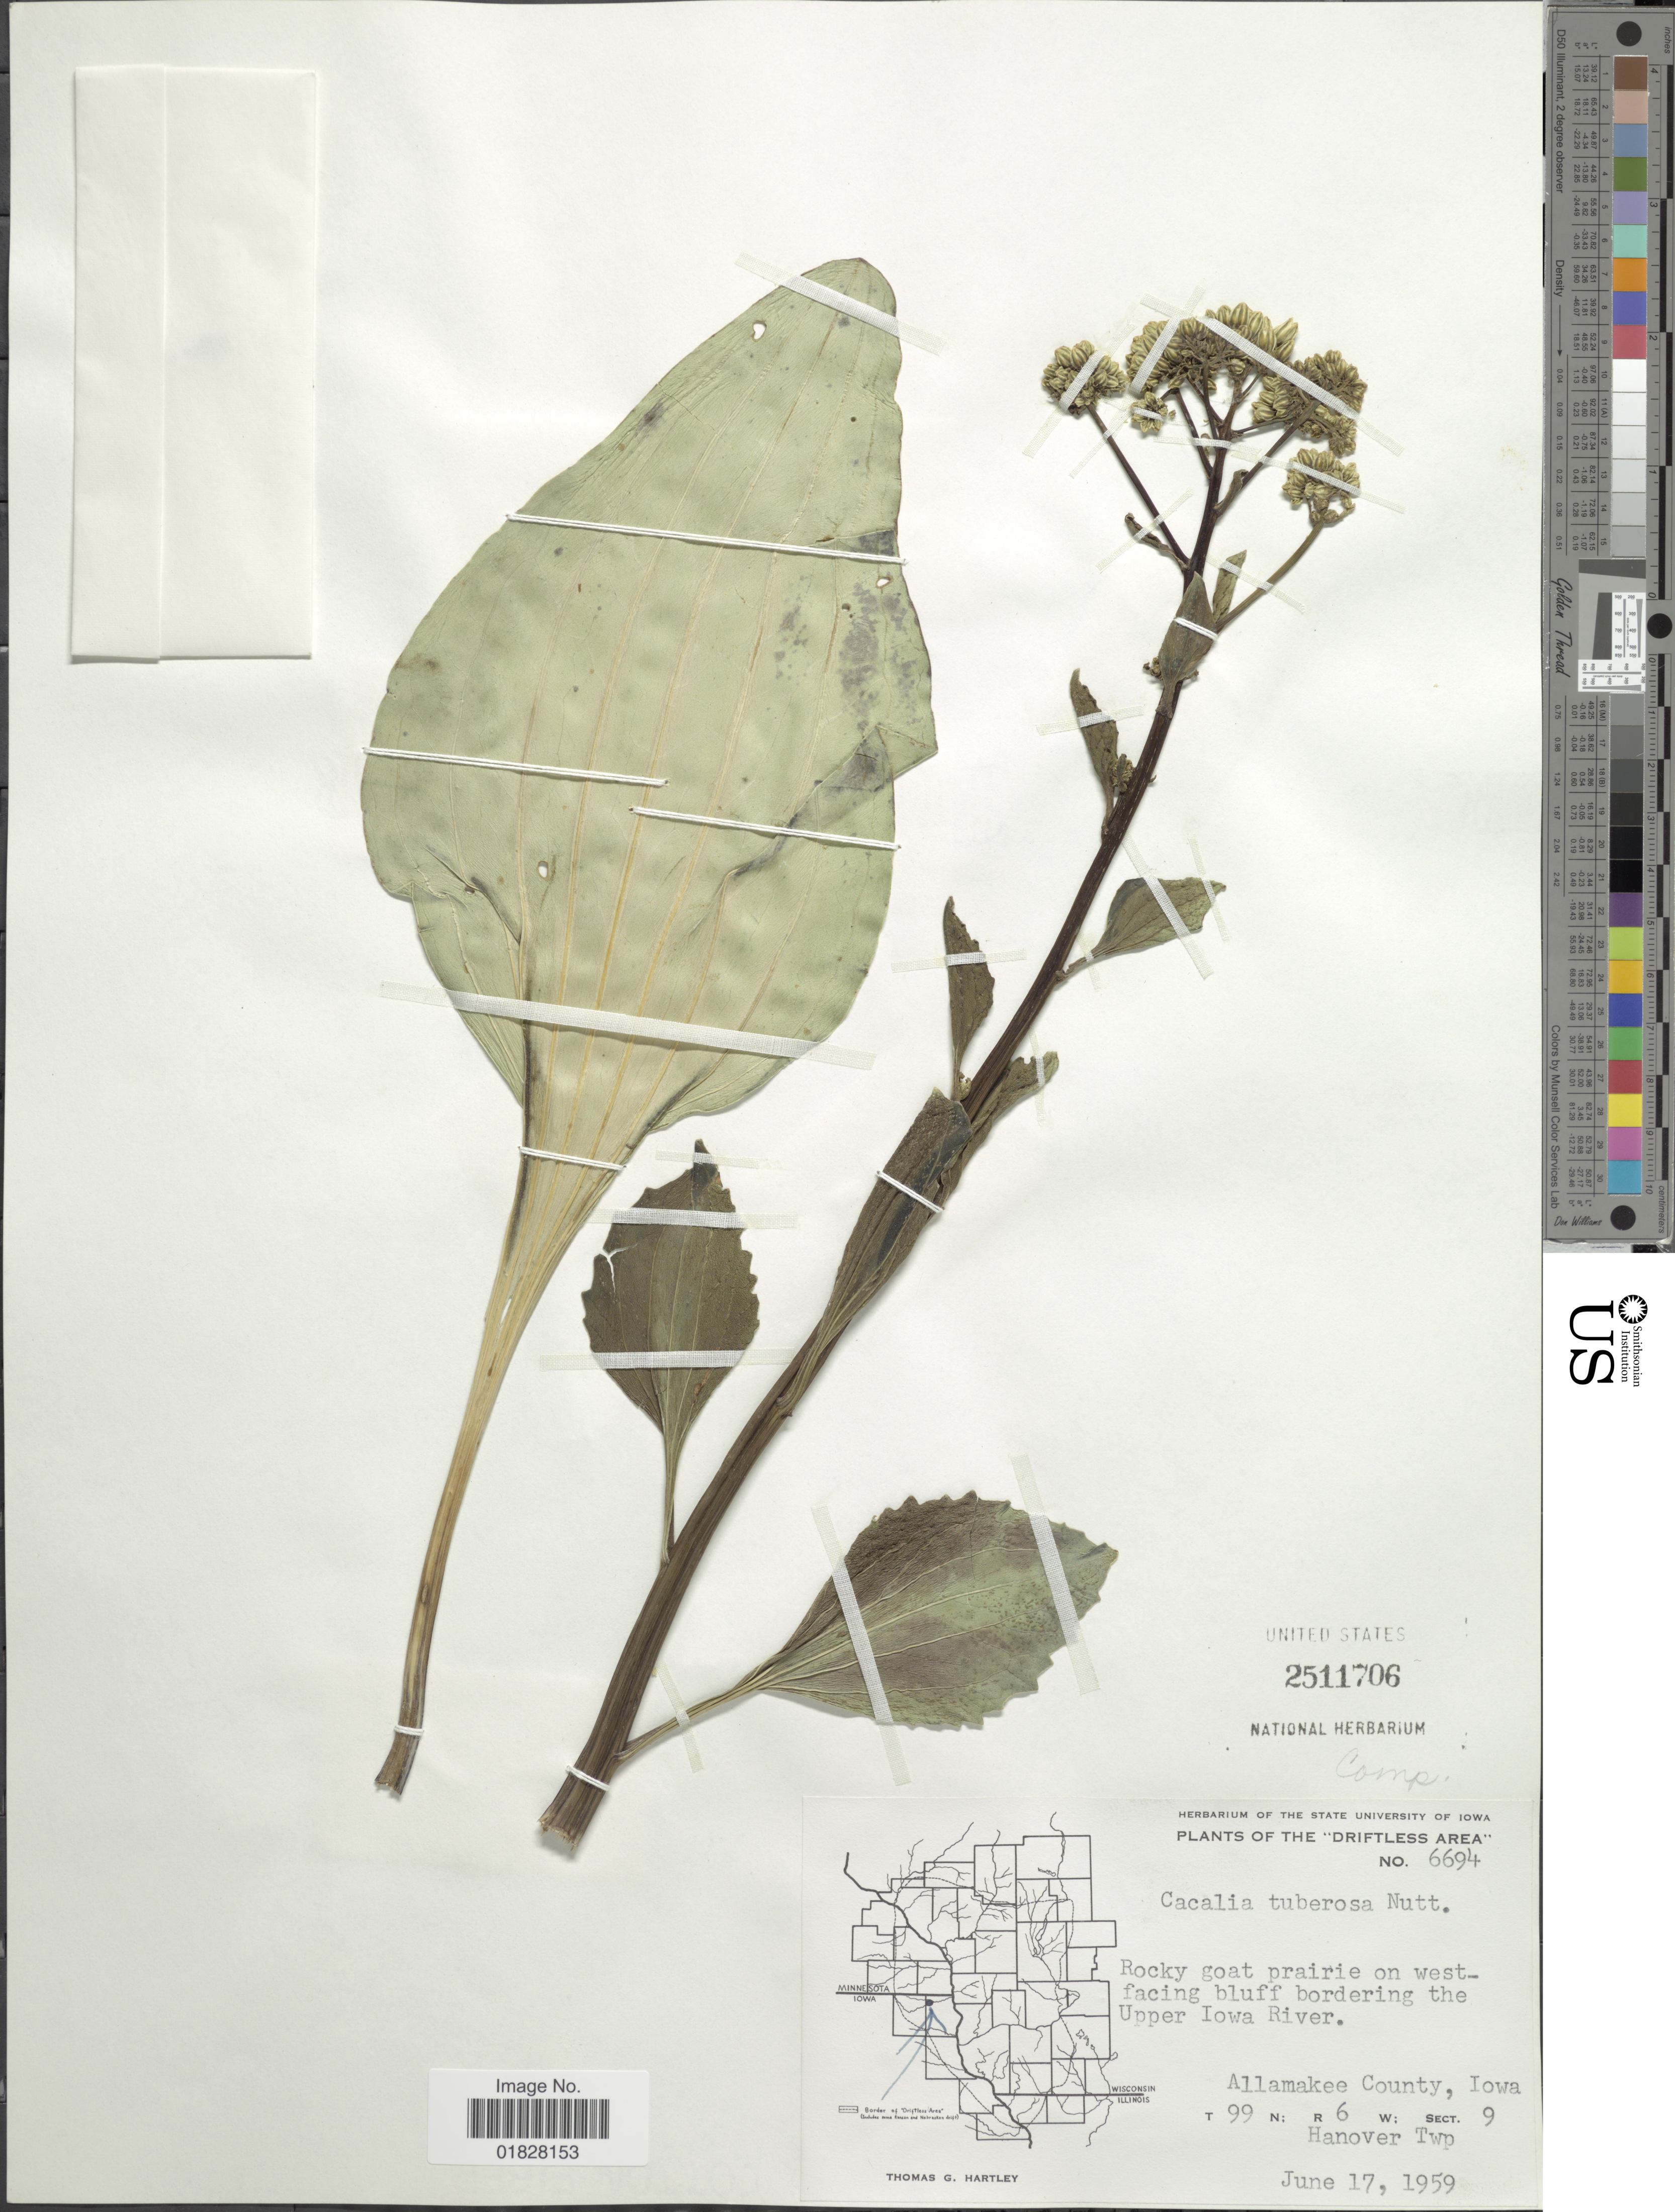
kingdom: Plantae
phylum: Tracheophyta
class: Magnoliopsida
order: Asterales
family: Asteraceae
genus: Arnoglossum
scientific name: Arnoglossum plantagineum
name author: Raf.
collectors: T. G. Hartley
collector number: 6694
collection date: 1959-06-17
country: United States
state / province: Iowa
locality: Driftless Area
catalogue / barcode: US 2511706